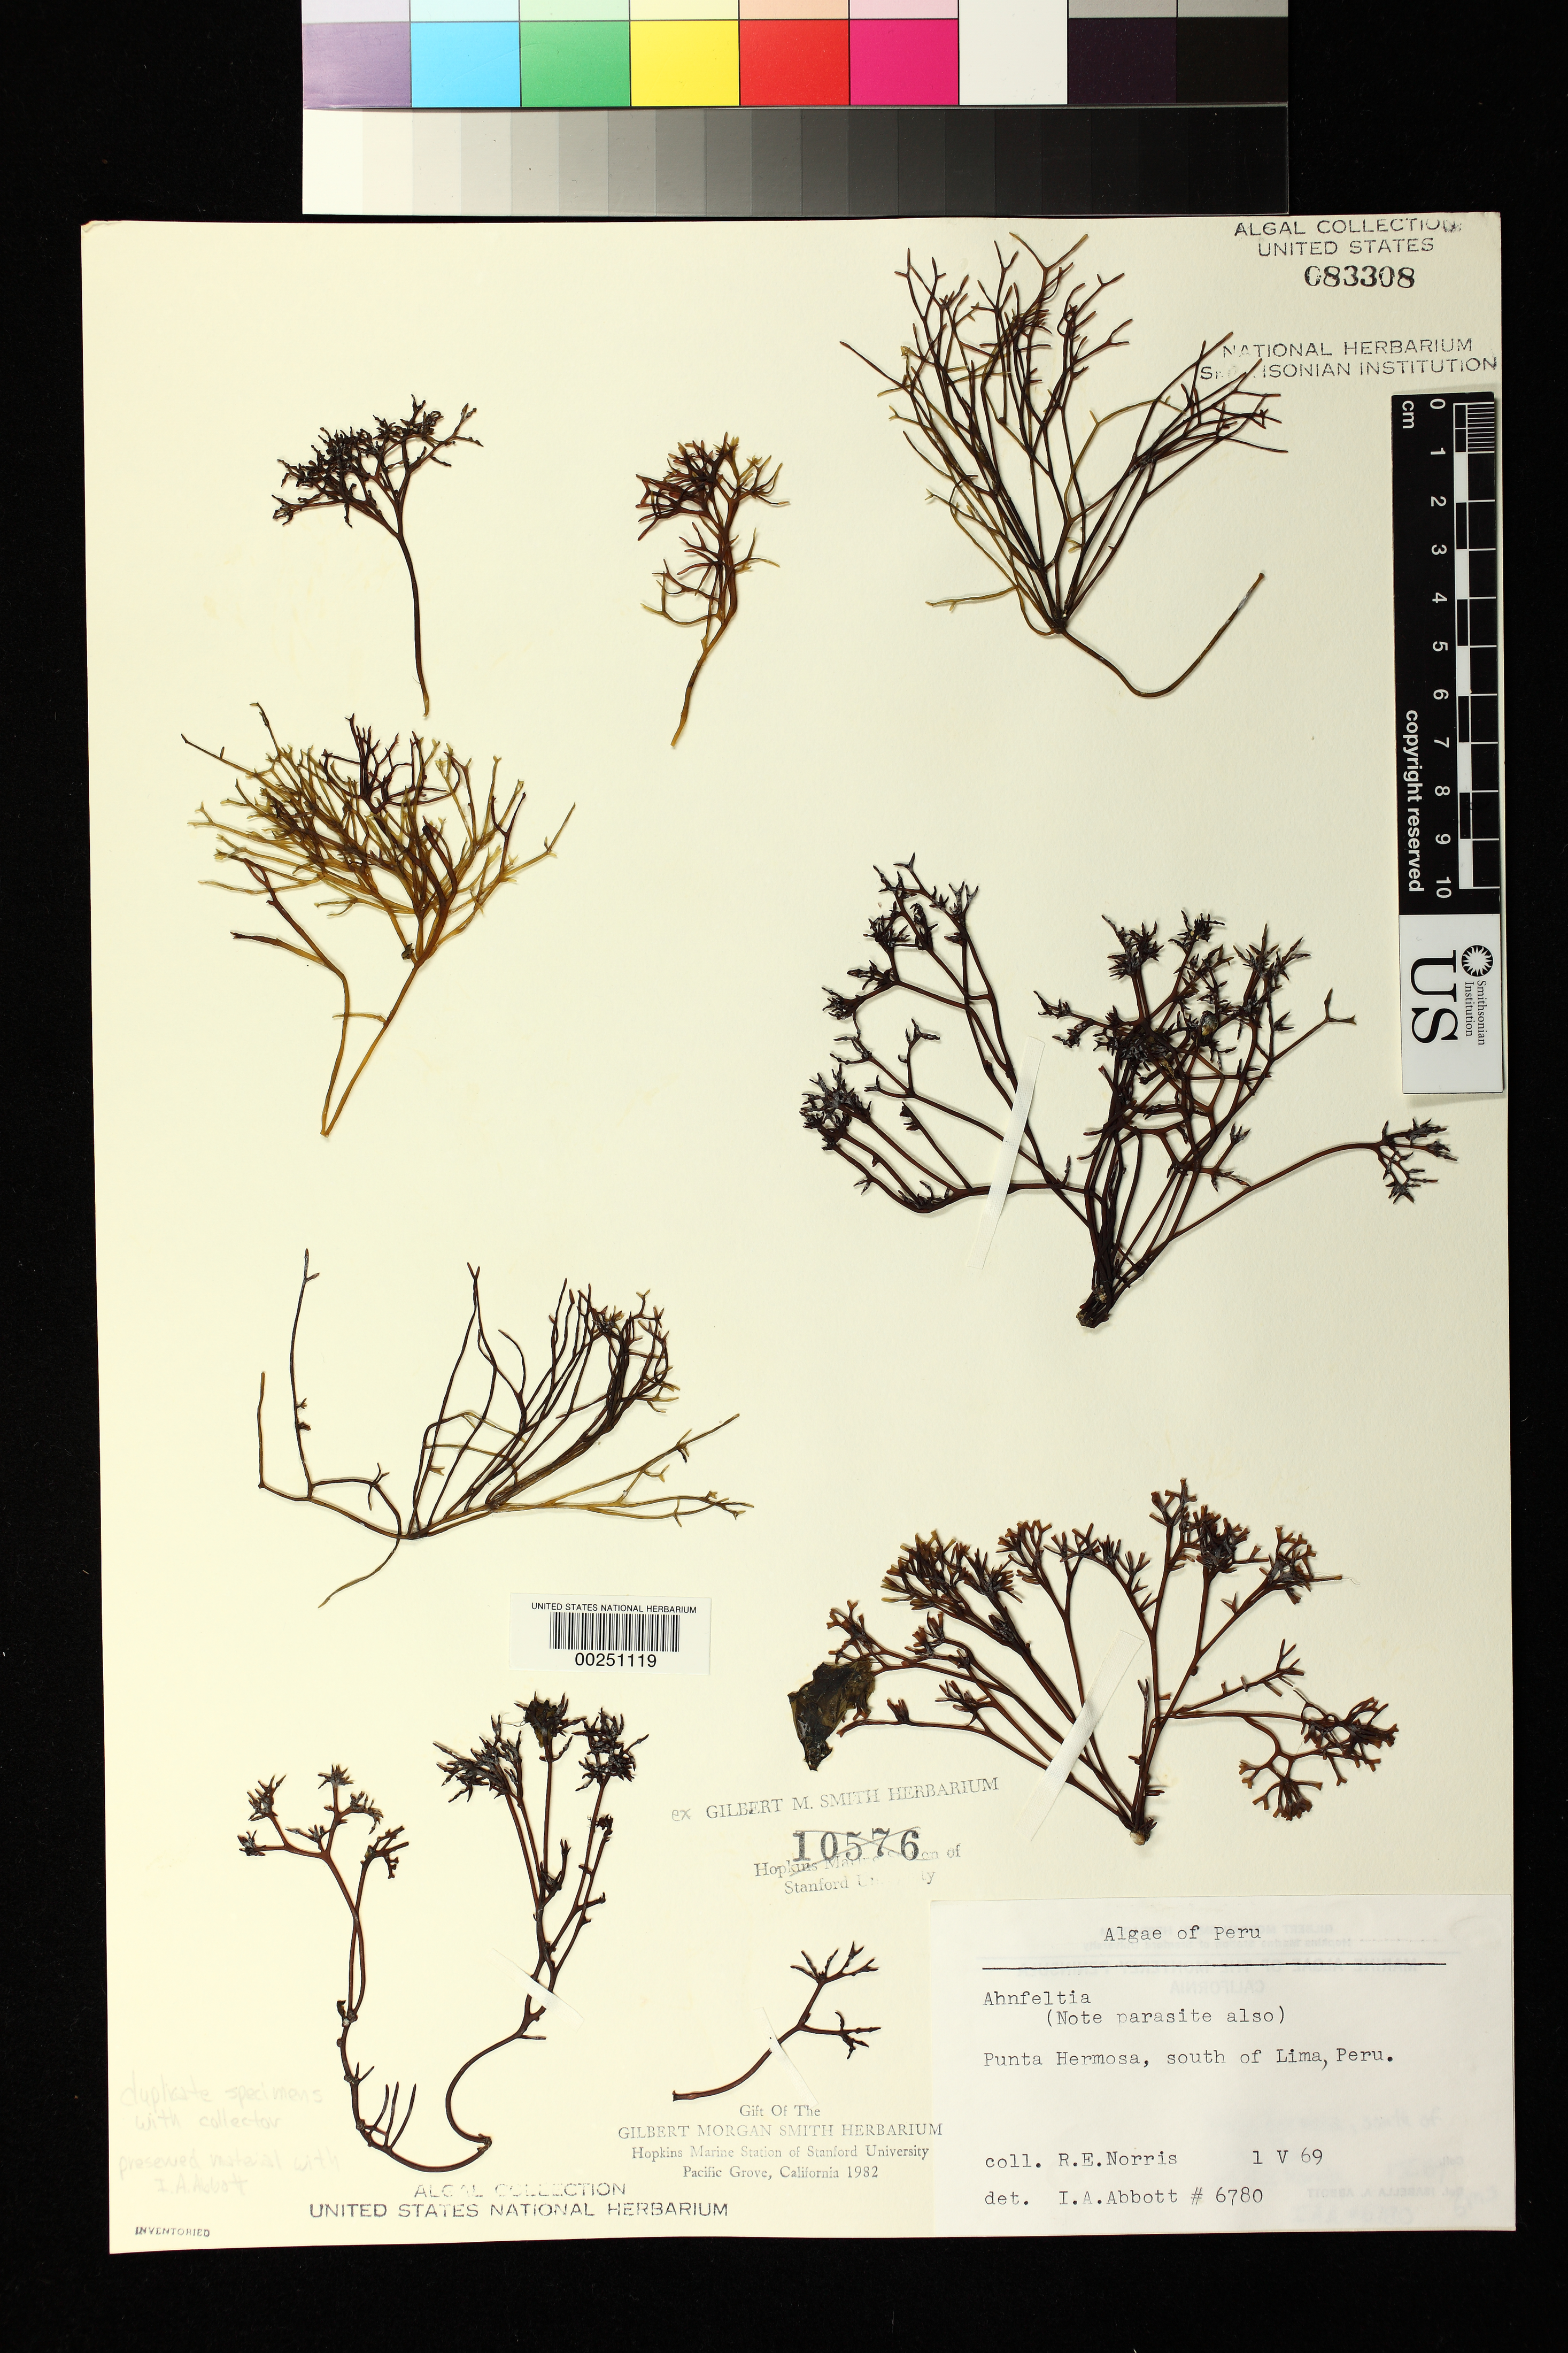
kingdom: Plantae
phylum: Rhodophyta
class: Florideophyceae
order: Ahnfeltiales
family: Ahnfeltiaceae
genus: Ahnfeltia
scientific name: Ahnfeltia sp.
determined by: Abbott, Isabella A.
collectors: R. E. Norris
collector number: IAA 6780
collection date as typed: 01 May 1969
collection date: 1969-05-01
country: Peru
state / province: Lima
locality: Punta hermosa, south of lima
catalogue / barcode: US 83308